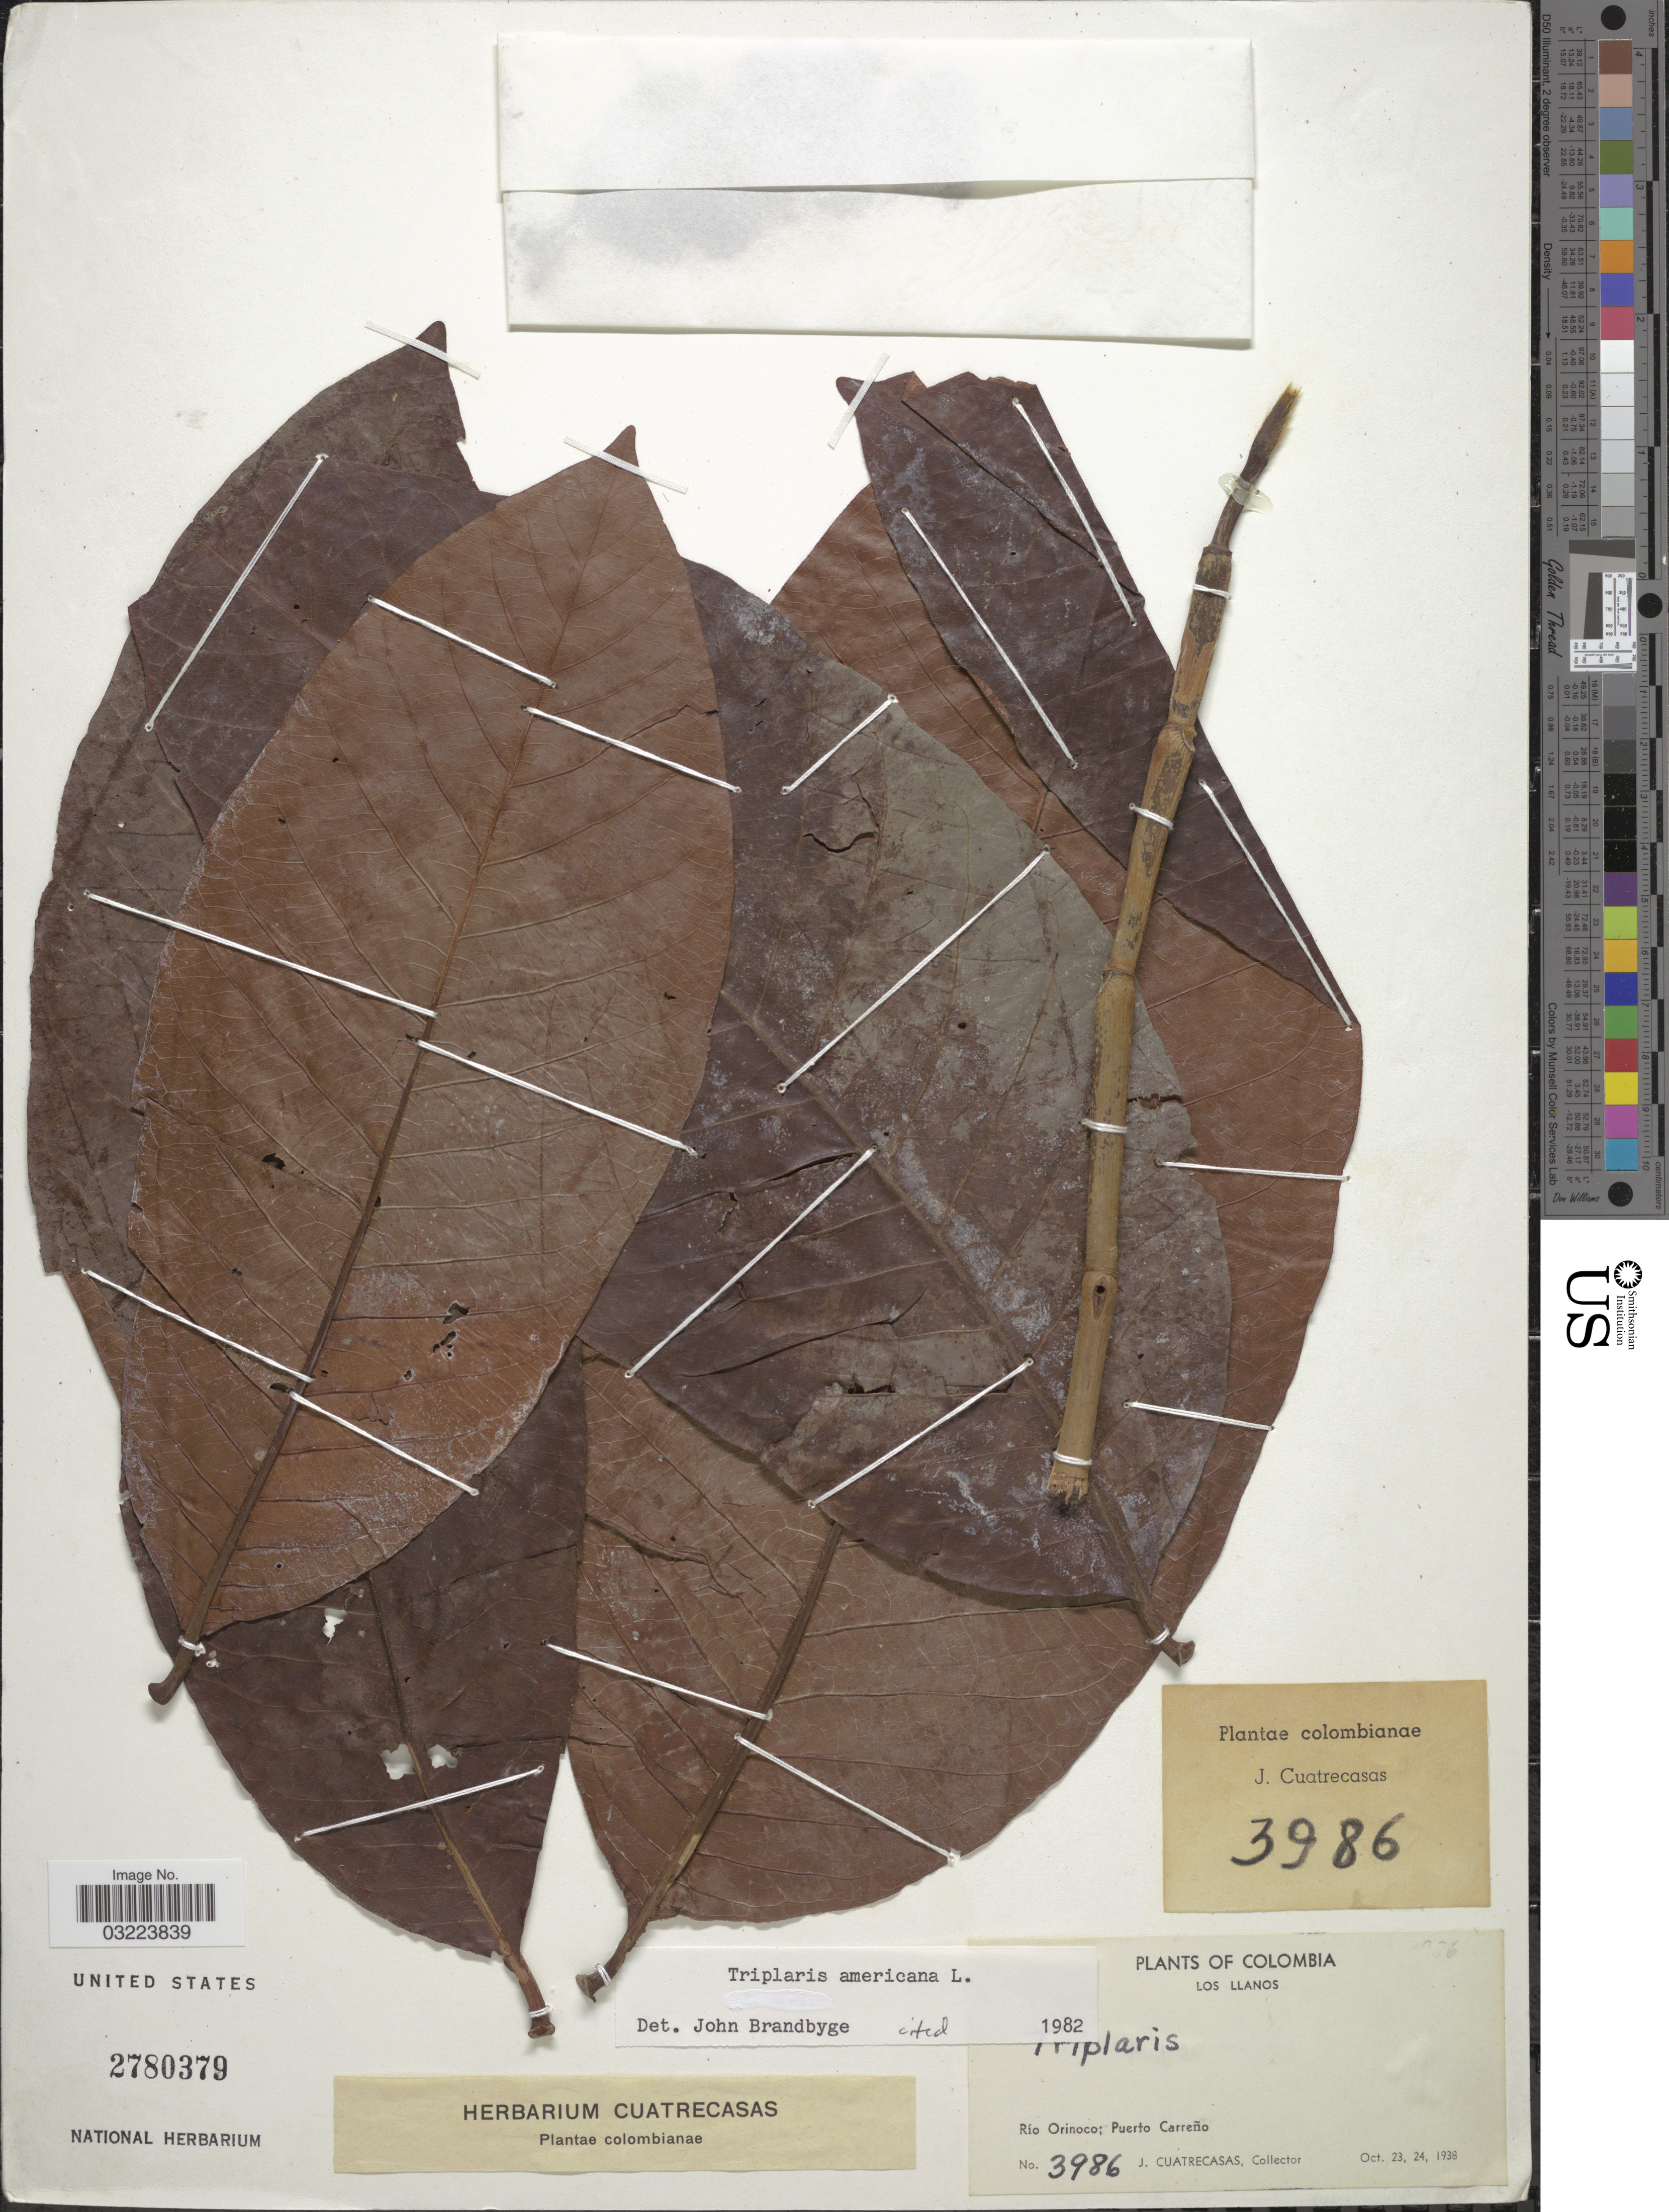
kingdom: Plantae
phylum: Tracheophyta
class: Magnoliopsida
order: Caryophyllales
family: Polygonaceae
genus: Triplaris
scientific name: Triplaris americana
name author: L.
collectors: J. Cuatrecasas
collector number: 3986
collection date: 1938-10-23/1938-10-24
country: Colombia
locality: Los Llanos. Río Orinoco; Puerto Carreño.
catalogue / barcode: US 2780379